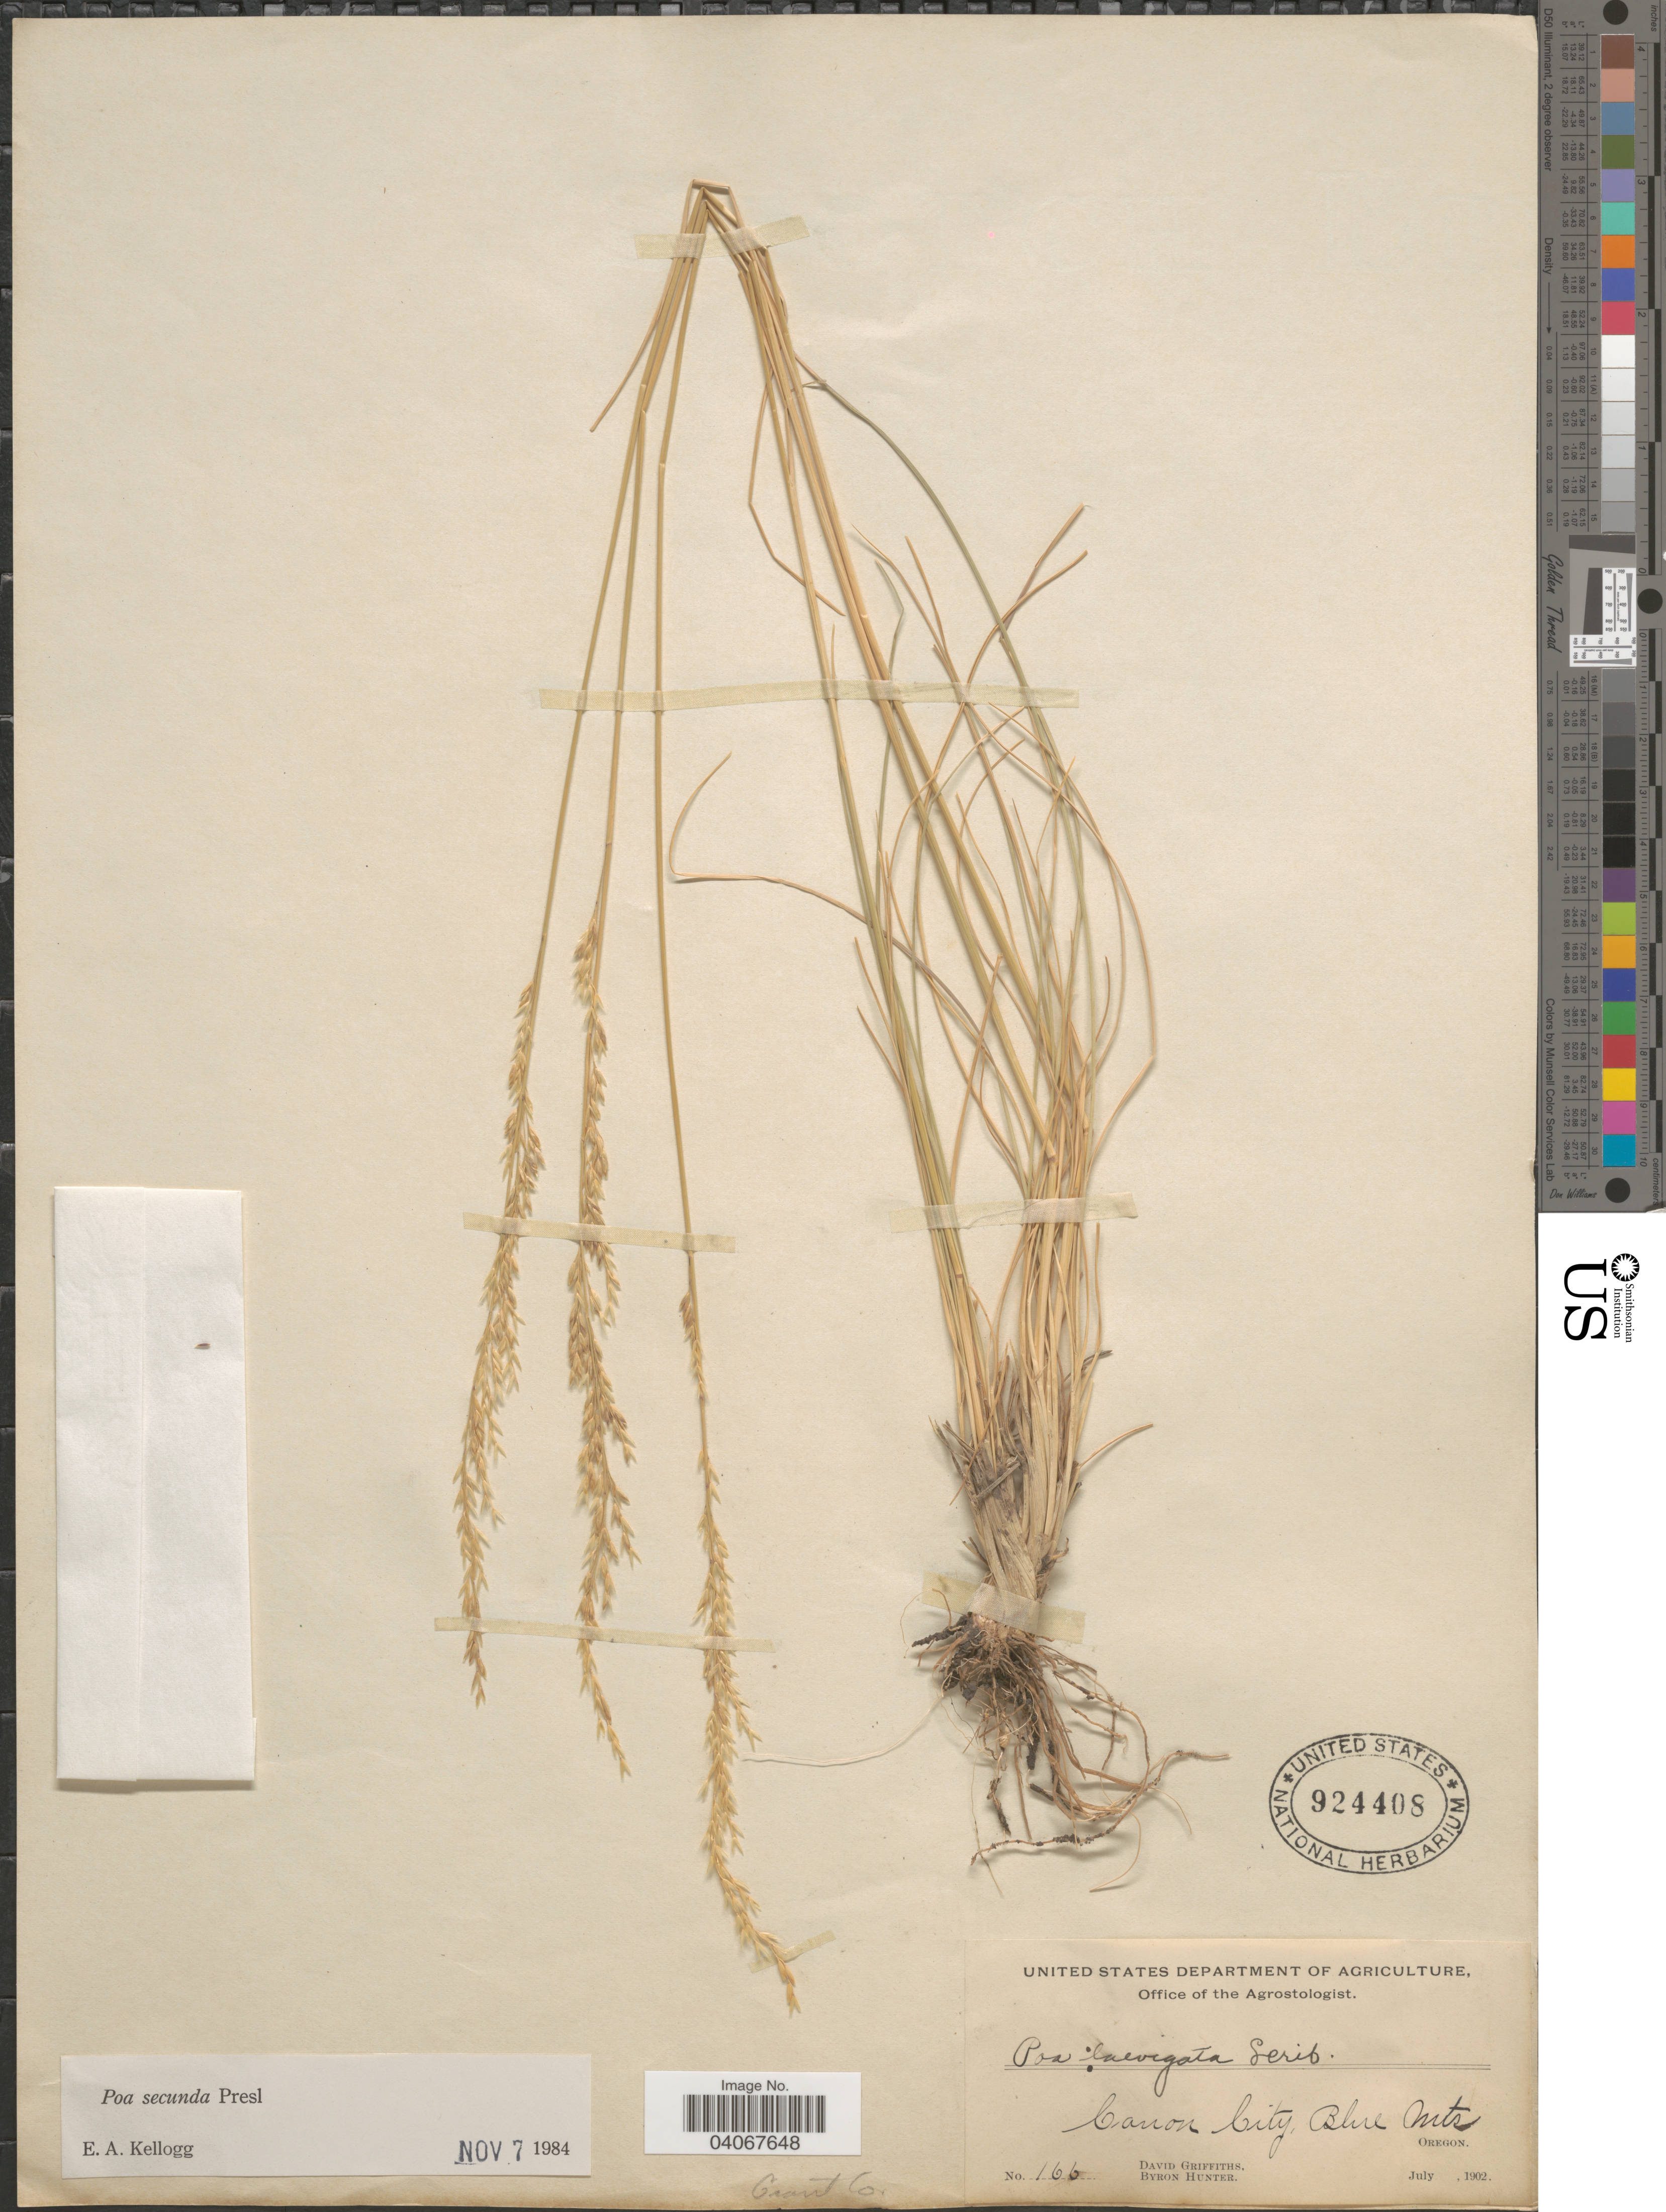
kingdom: Plantae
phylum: Tracheophyta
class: Liliopsida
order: Poales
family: Poaceae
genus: Poa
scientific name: Poa secunda subsp. secunda var. secunda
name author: J. Presl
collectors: D. Griffiths & B. Hunter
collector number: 166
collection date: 1902-07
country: United States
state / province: Oregon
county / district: Grant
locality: Grant Co. Canon City, Blue Mts.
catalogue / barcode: US 924408